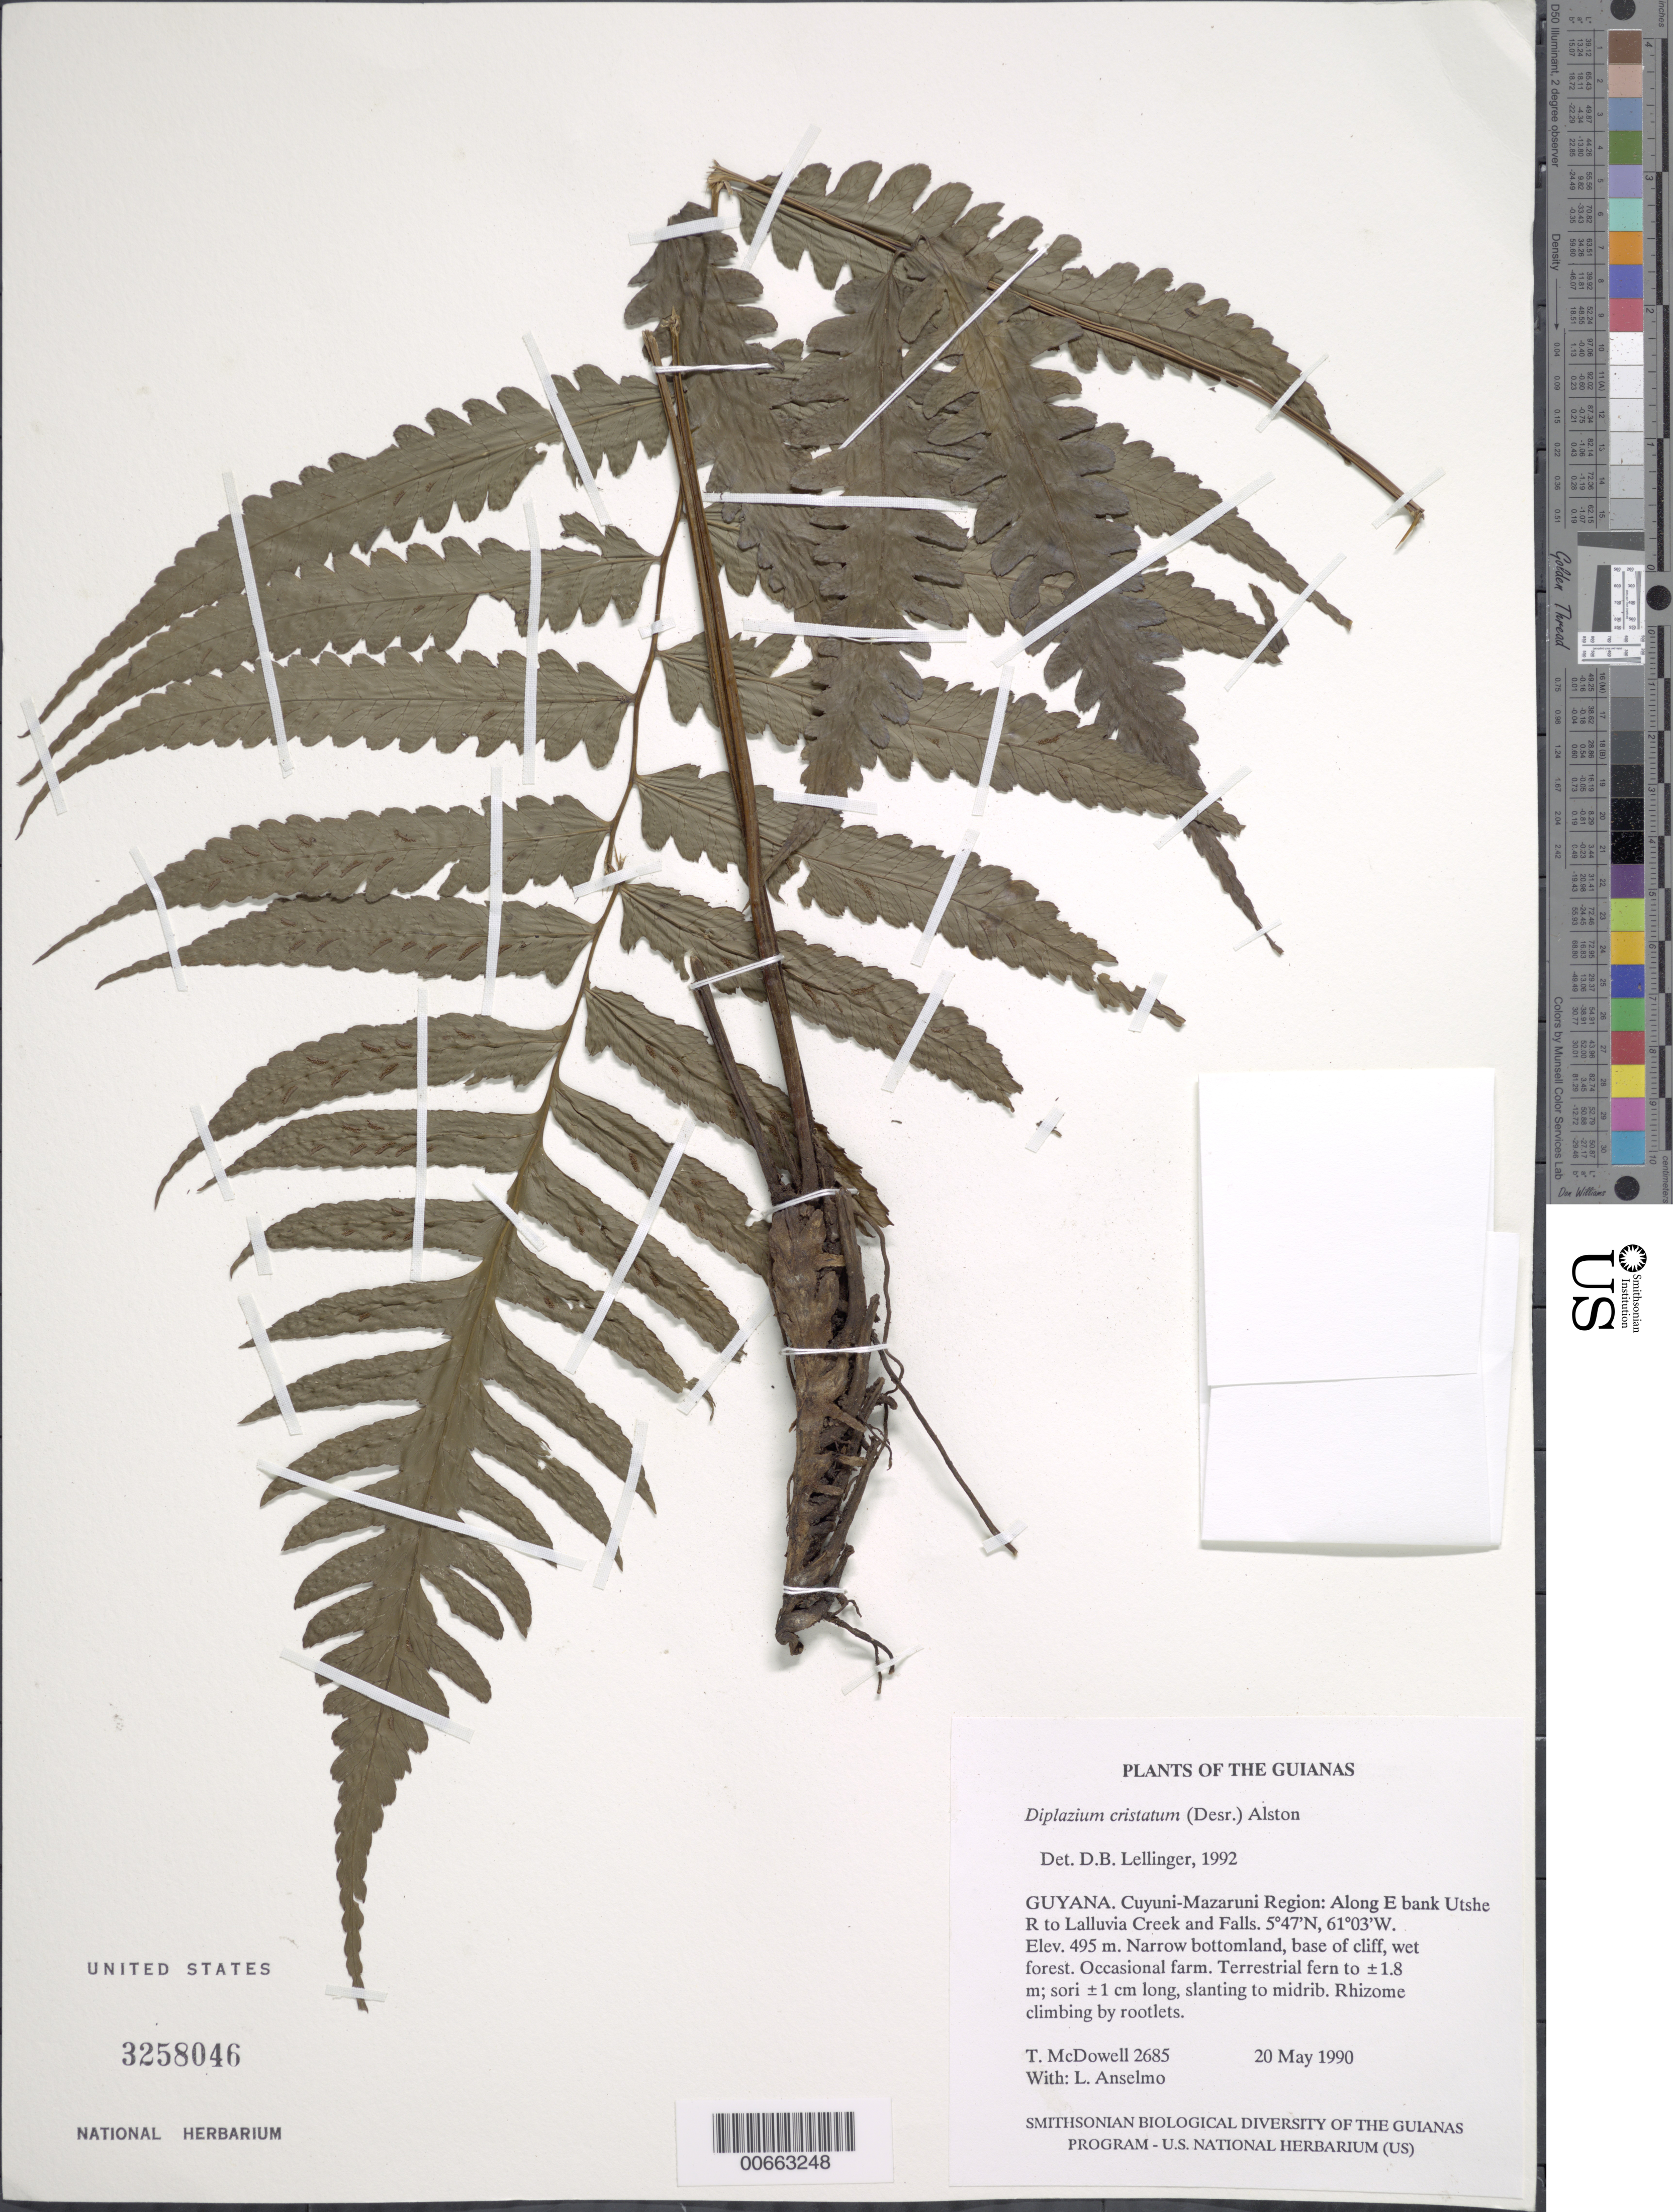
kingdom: Plantae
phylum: Tracheophyta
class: Polypodiopsida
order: Polypodiales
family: Athyriaceae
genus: Diplazium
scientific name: Diplazium cristatum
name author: (Desr.) Alston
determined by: Lellinger, David B., (BOT), Smithsonian Institution - National Museum of Natural History (UNITED STATES)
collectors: T. McDowell & L. Anselmo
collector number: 2685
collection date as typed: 20 May 1990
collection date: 1990-05-20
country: Guyana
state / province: Cuyuni-Mazaruni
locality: Along E bank Utshi R, from falls above Paruima Mission to Lalluvia Creek and Falls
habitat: Narrow bottomland, base of cliff, wet forest. Occasional farm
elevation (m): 495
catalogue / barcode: US 3258046